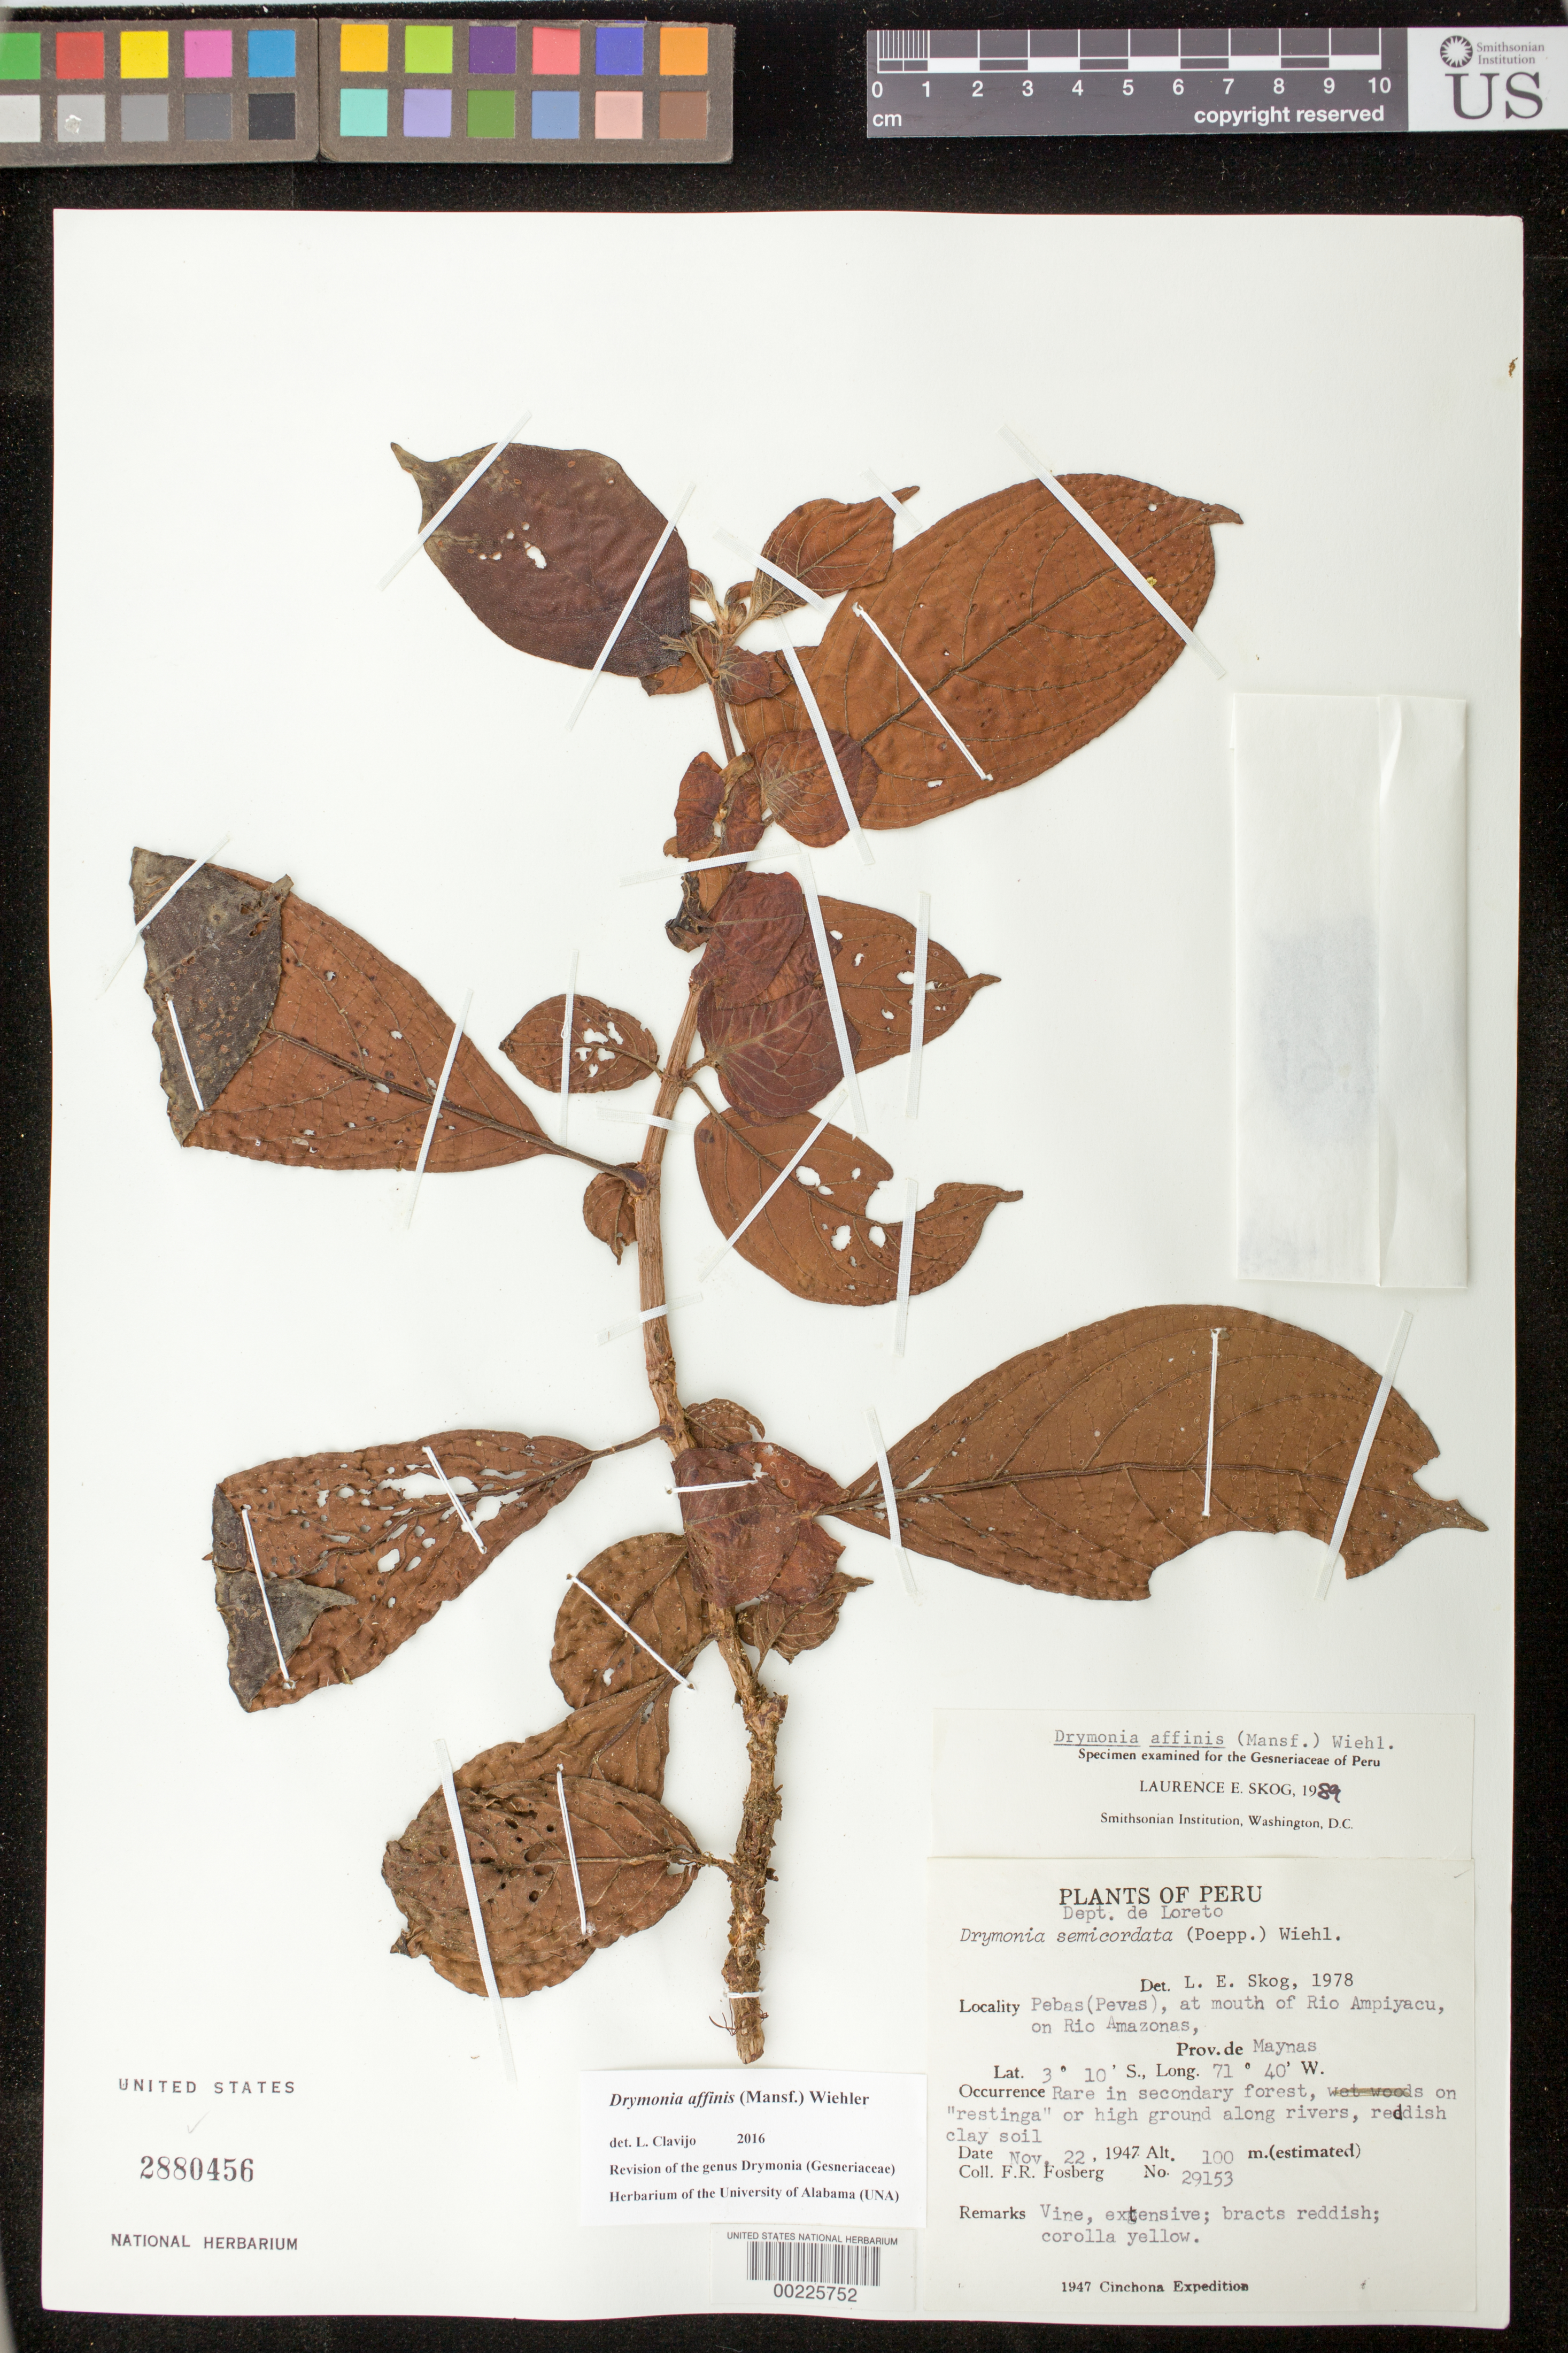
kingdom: Plantae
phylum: Tracheophyta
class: Magnoliopsida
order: Lamiales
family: Gesneriaceae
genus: Drymonia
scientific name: Drymonia affinis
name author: (Mansf.) Wiehler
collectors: F. R. Fosberg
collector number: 29153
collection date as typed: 22 Nov 1947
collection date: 1947-11-22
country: Peru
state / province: Loreto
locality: Prov. Maynas; Pebas (Pevas), at mouth of Rio Ampiyacu, on Rio Amazonas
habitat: Rare in secondary forest, on "restinga" or high ground ...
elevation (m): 100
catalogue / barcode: US 2880456